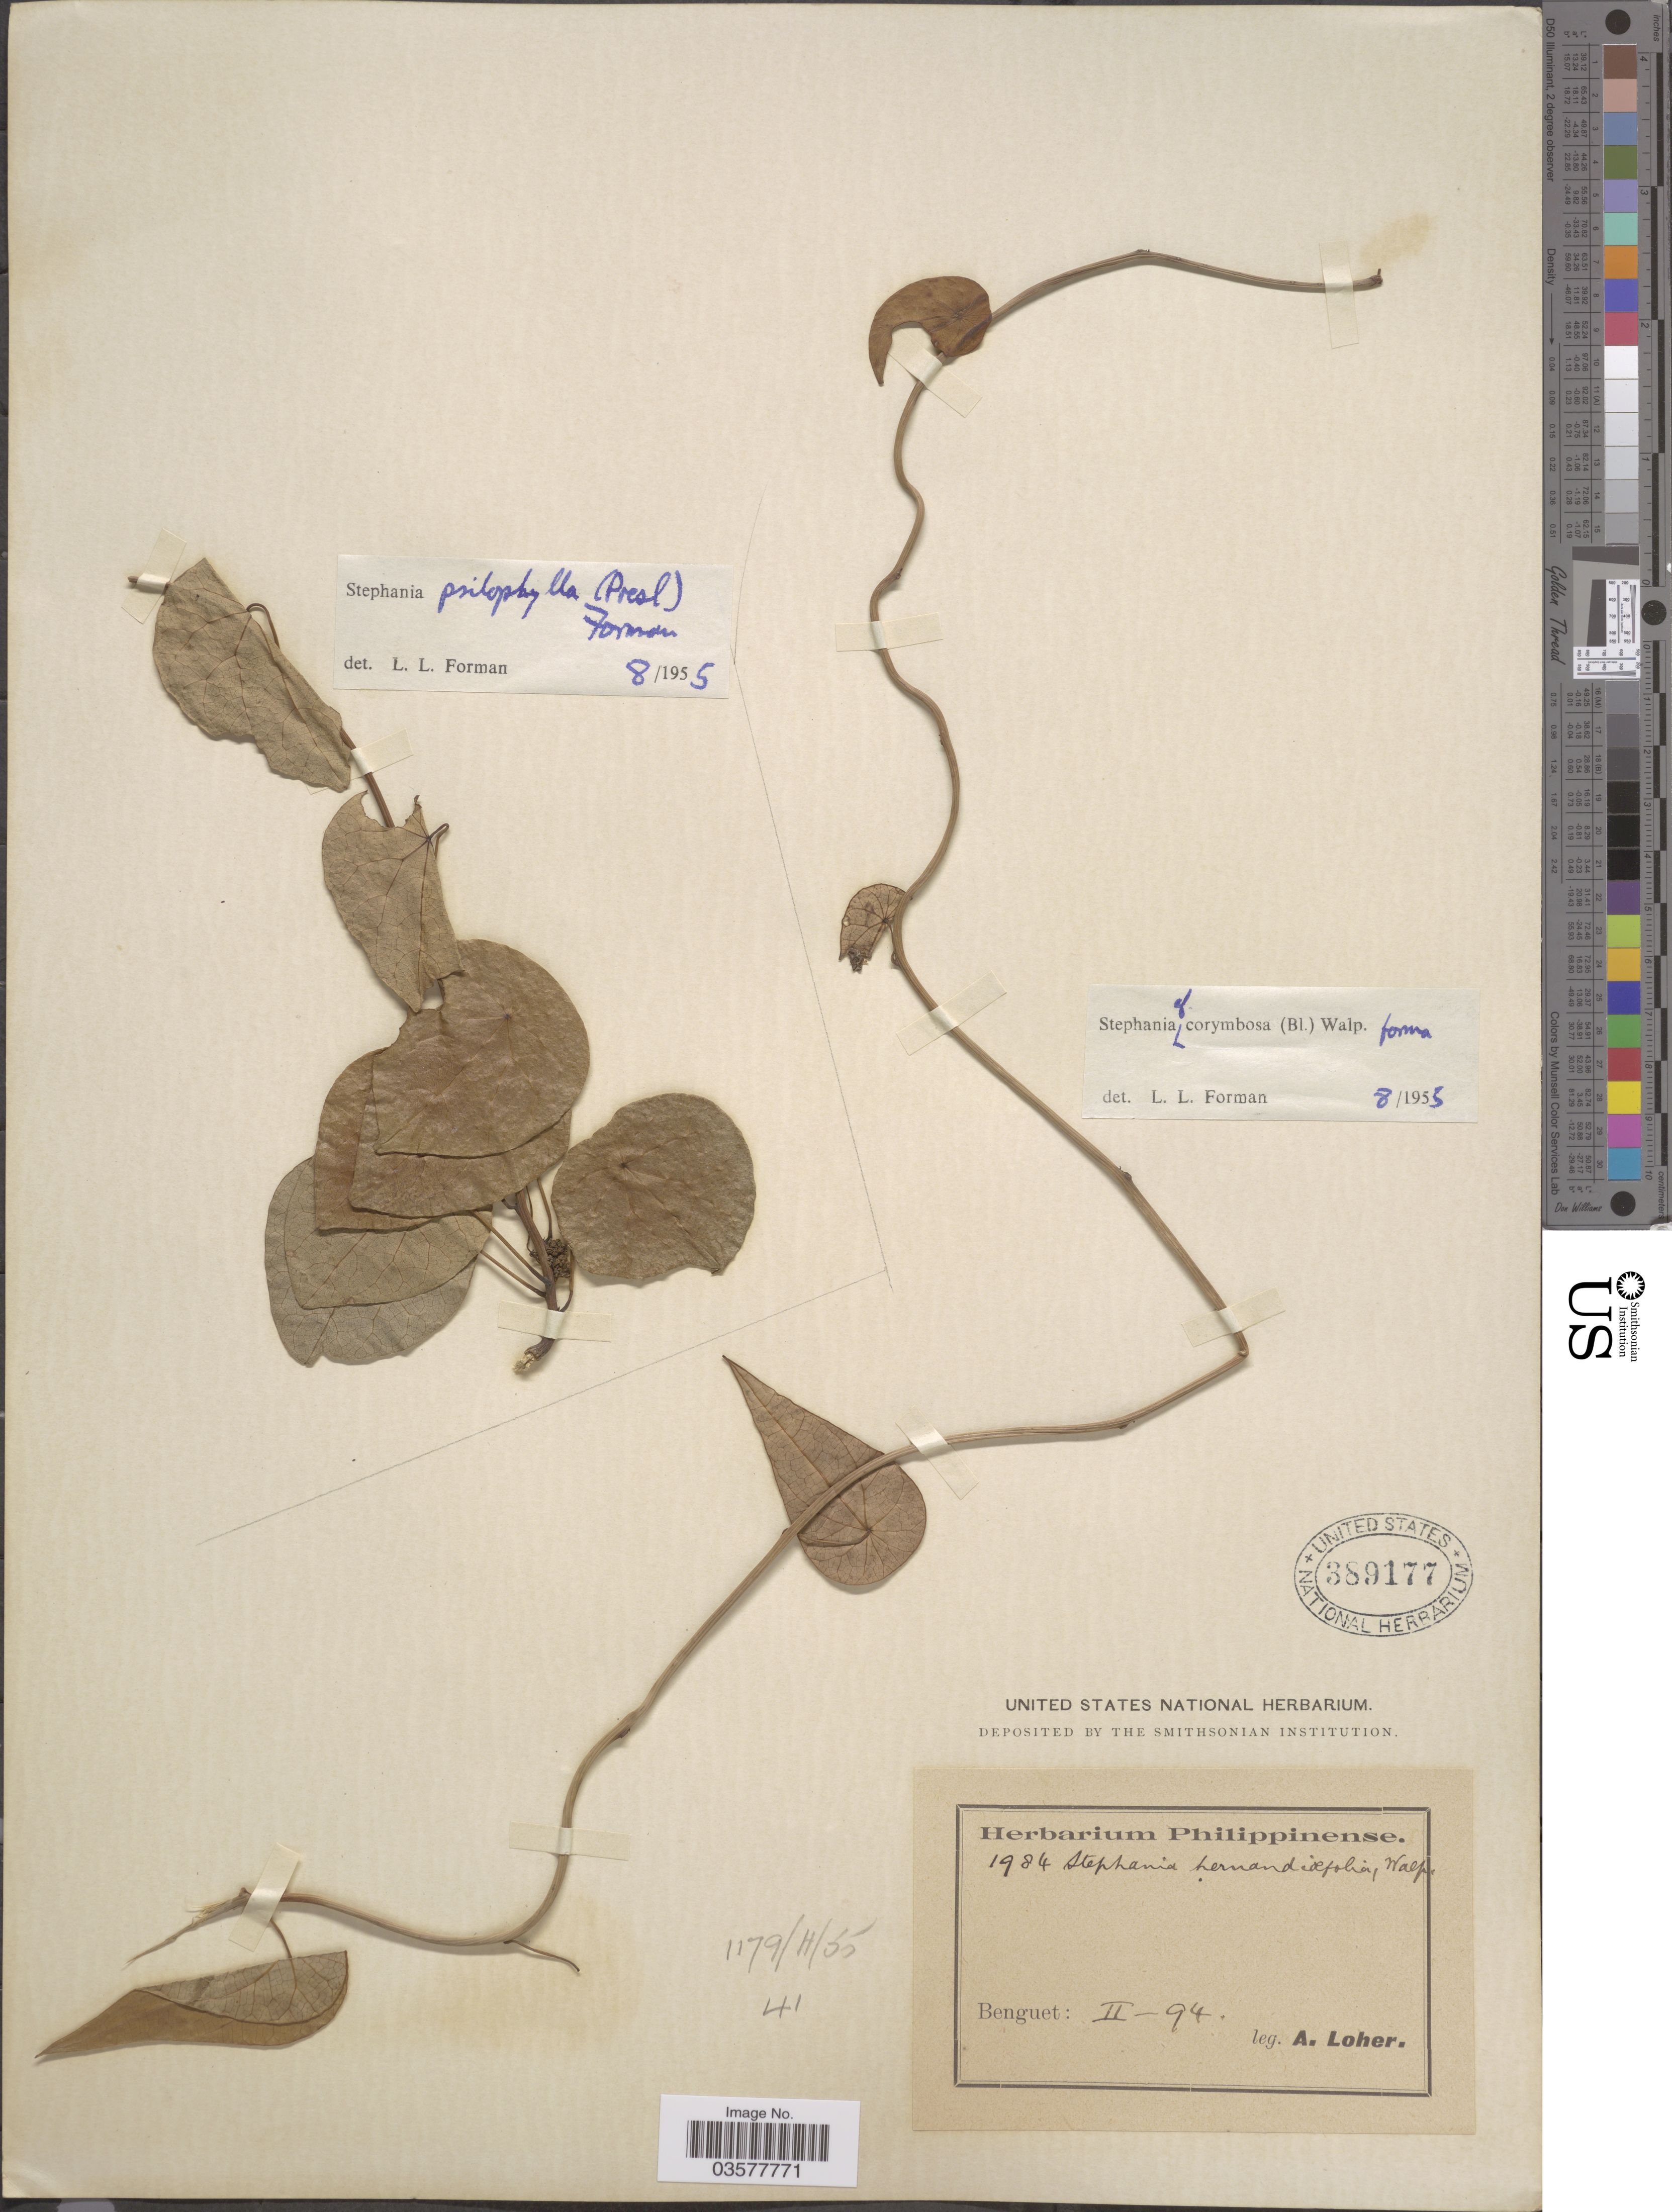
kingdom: Plantae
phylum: Tracheophyta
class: Magnoliopsida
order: Ranunculales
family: Menispermaceae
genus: Stephania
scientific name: Stephania psilophylla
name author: (C. Presl) Forman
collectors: A. Loher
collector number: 1984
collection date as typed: Transcribed d/m/y: /2/94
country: Philippines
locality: Benguet.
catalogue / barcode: US 389177